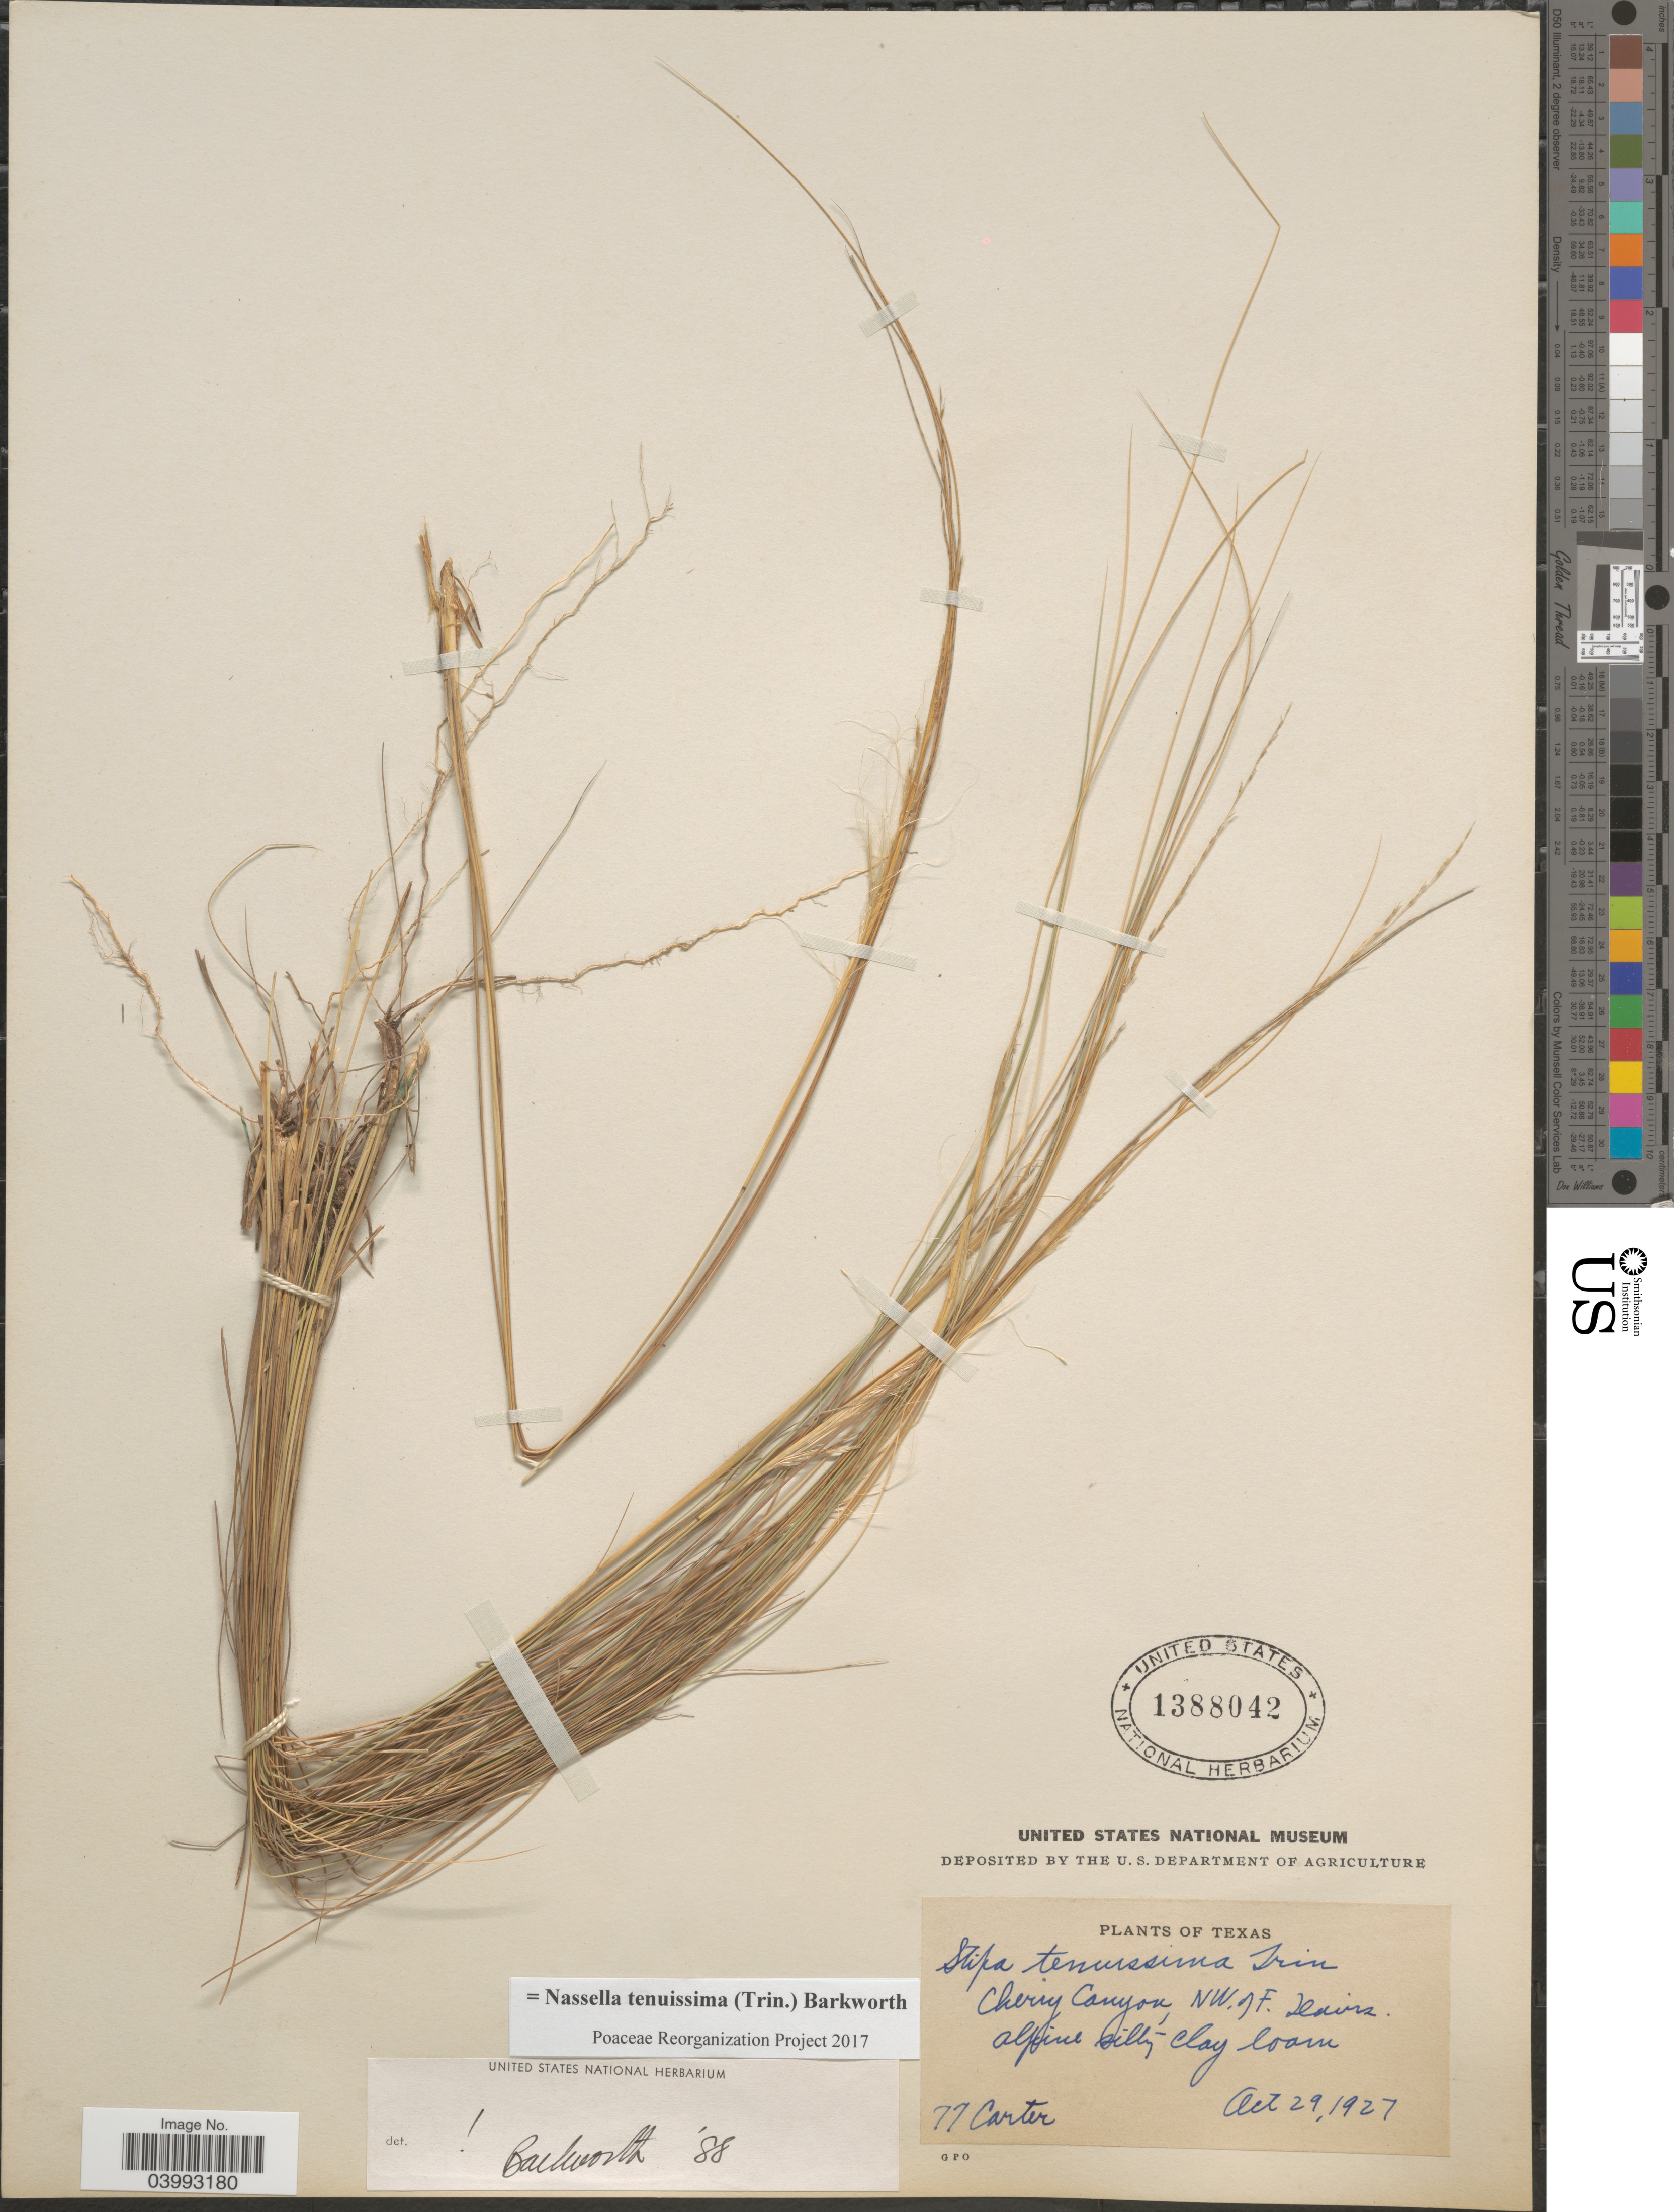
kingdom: Plantae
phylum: Tracheophyta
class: Liliopsida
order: Poales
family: Poaceae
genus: Nassella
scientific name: Nassella tenuissima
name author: (Trin.) Barkworth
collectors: -. Carter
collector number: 77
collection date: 1927-10-29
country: United States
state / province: Texas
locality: Cherry Canyon, NW. of F. Davis.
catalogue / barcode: US 1388042